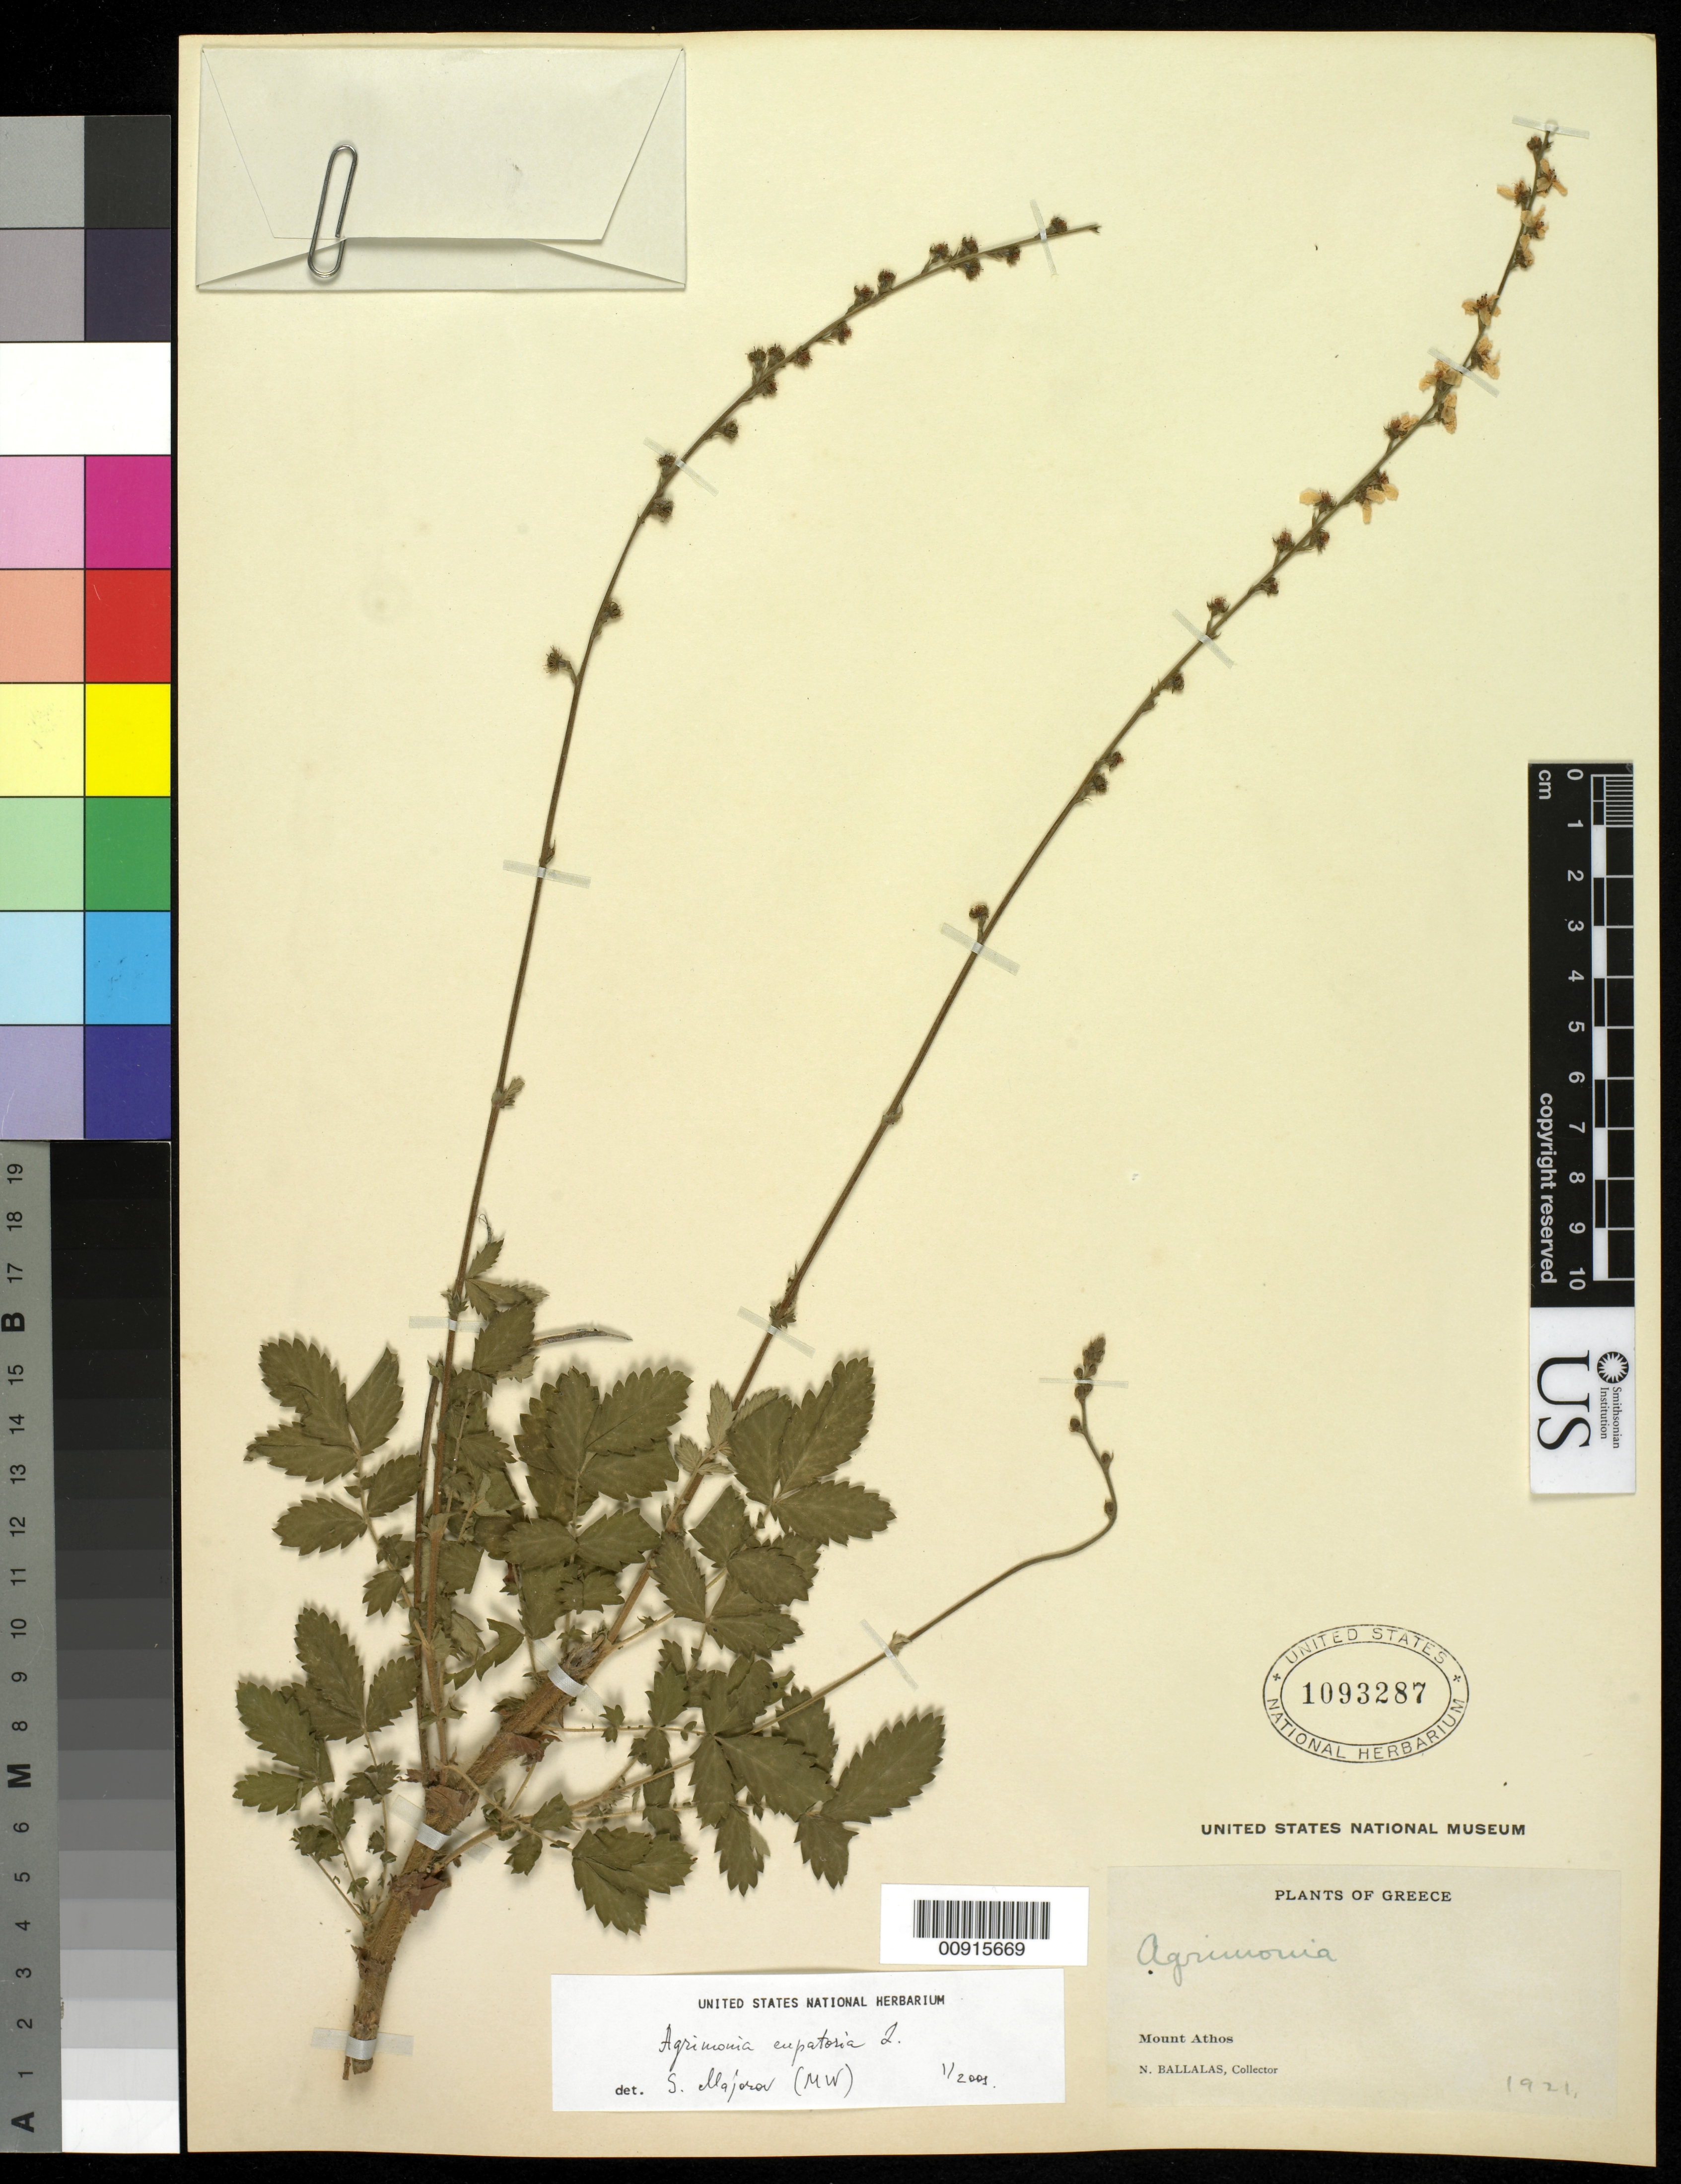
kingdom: Plantae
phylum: Tracheophyta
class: Magnoliopsida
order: Rosales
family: Rosaceae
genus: Agrimonia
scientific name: Agrimonia eupatoria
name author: L.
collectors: N. Ballalas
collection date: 1921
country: Greece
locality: Mount Athos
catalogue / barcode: US 1093287